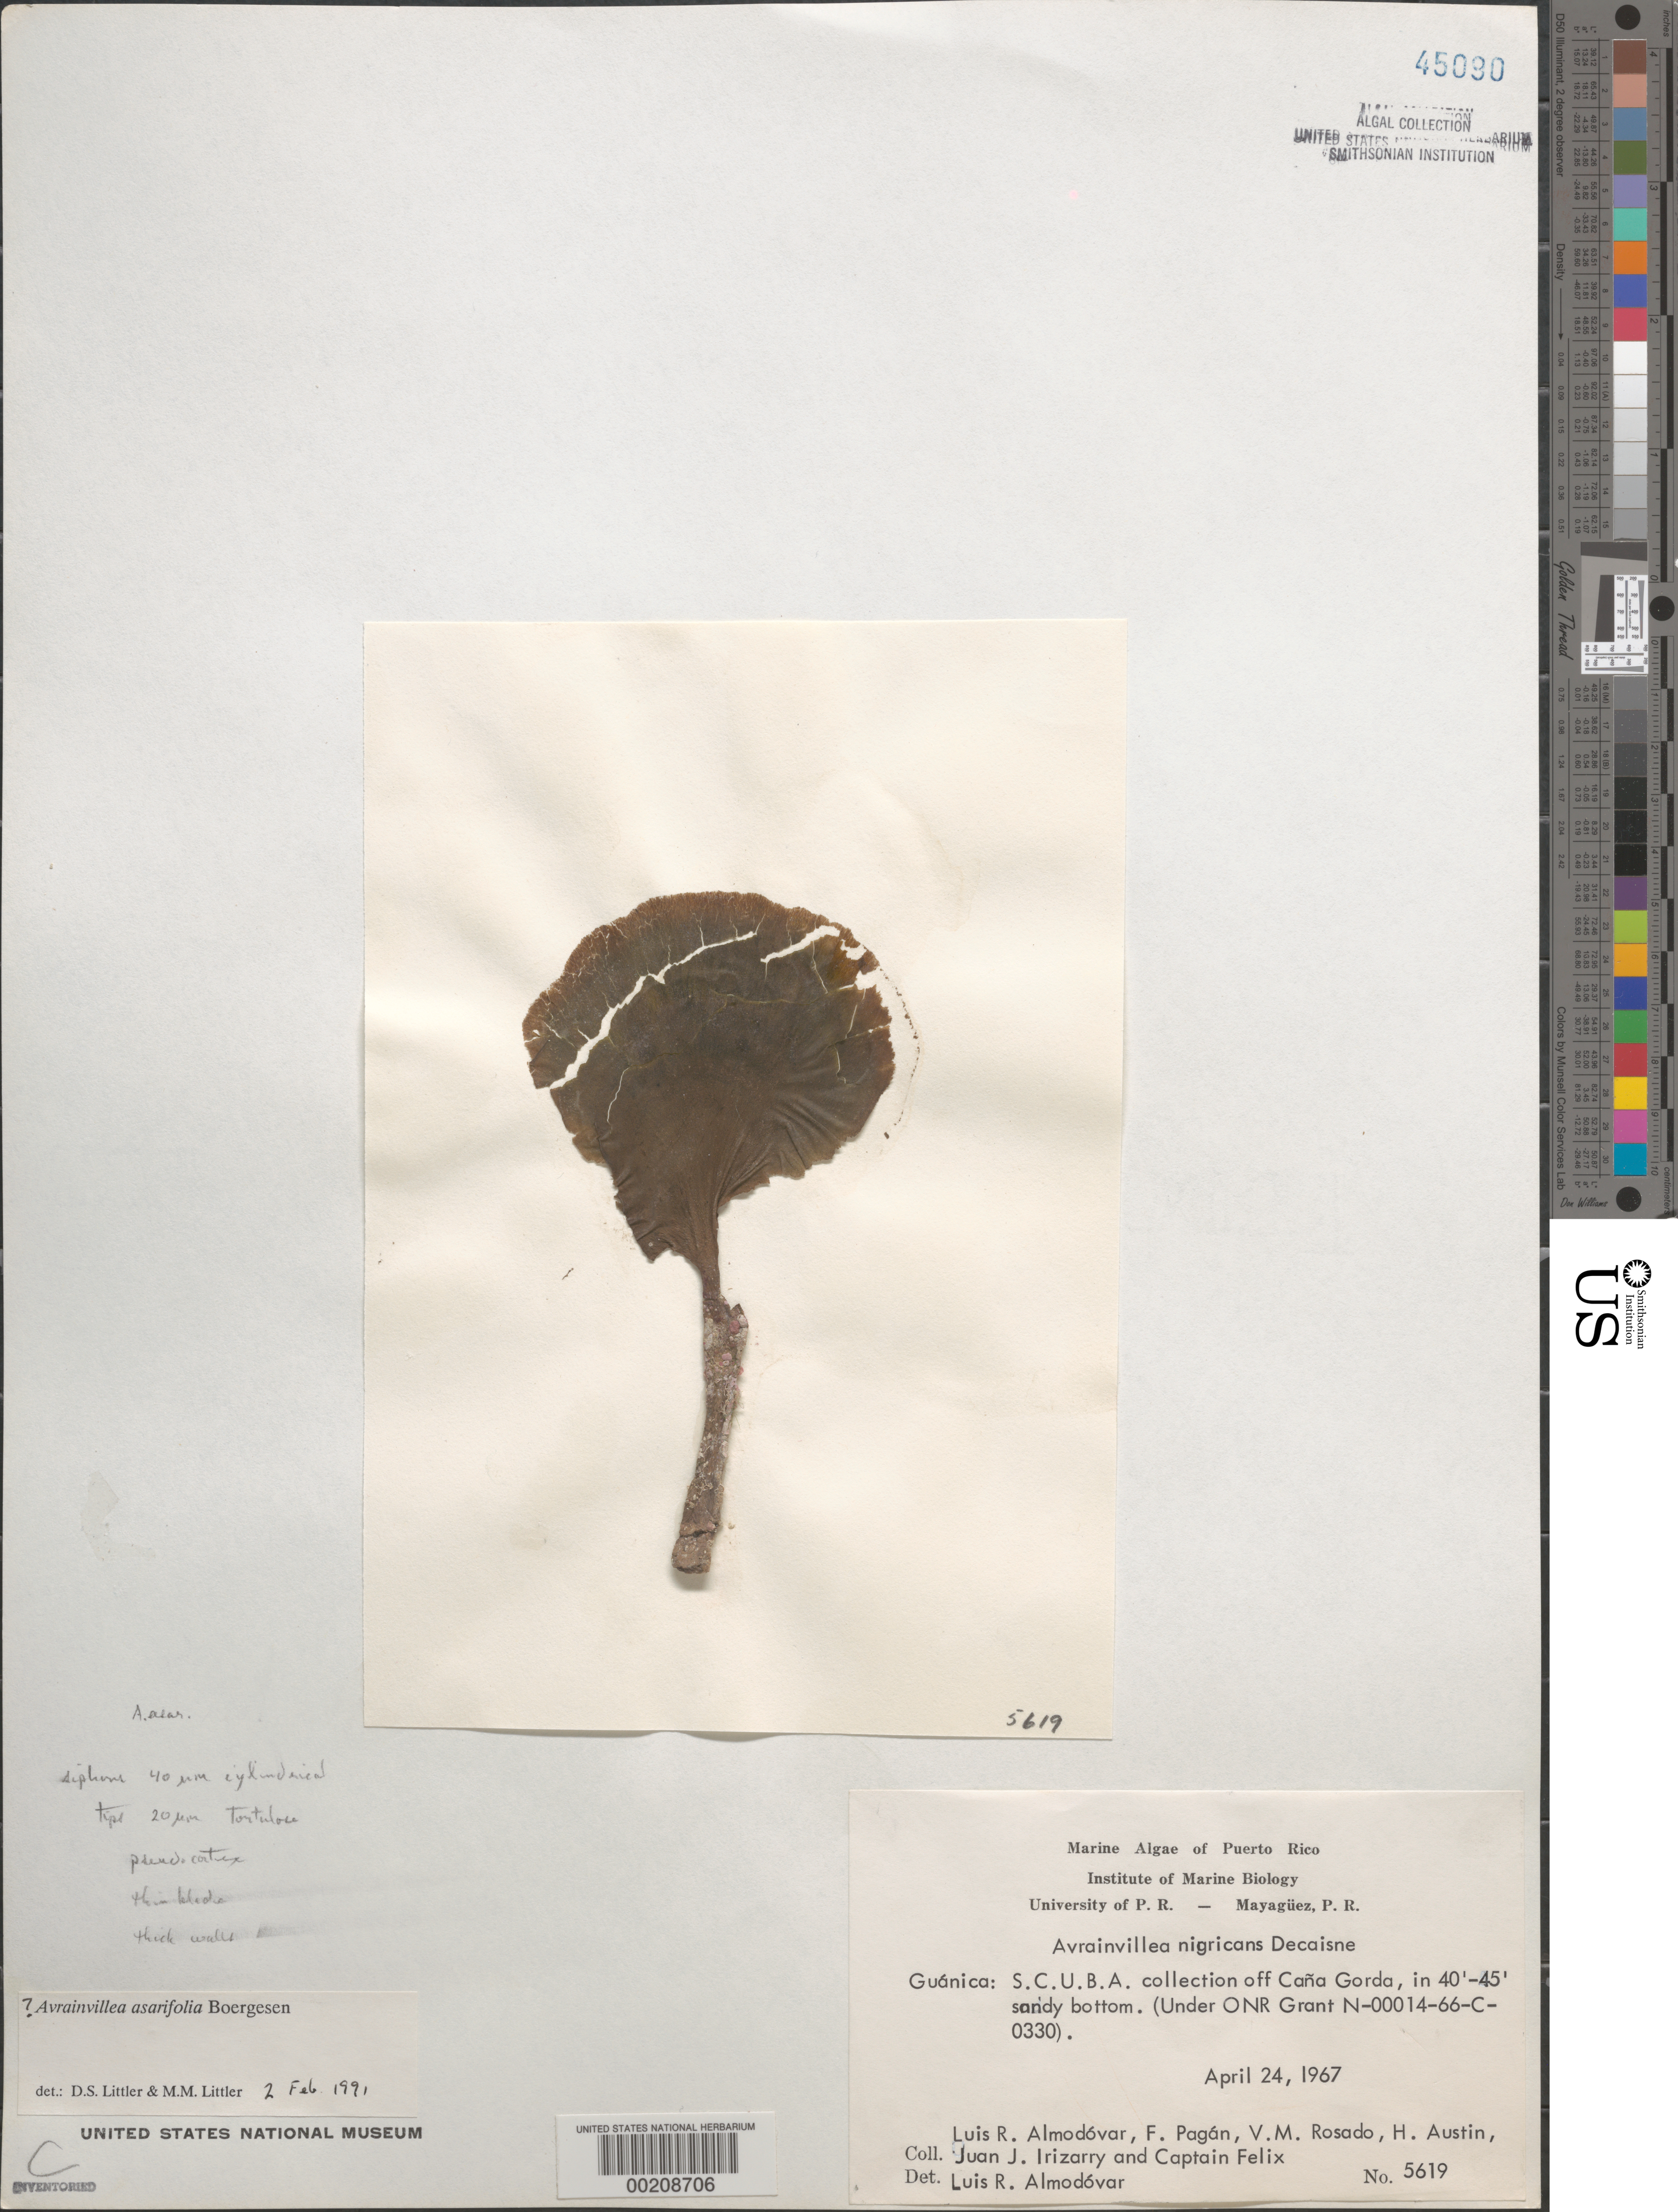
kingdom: Plantae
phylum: Chlorophyta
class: Ulvophyceae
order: Bryopsidales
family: Dichotomosiphonaceae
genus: Avrainvillea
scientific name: Avrainvillea asarifolia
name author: Børgesen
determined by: Littler, D. S.; Littler, M. M.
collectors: L. Almodovar, F. Pagan, V. Rosado, H. Austin, J. Irizarry & C. Felix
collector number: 5619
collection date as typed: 24 Apr 1967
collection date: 1967-04-24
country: Puerto Rico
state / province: Guanica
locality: Off cana gorda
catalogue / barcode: US 45090